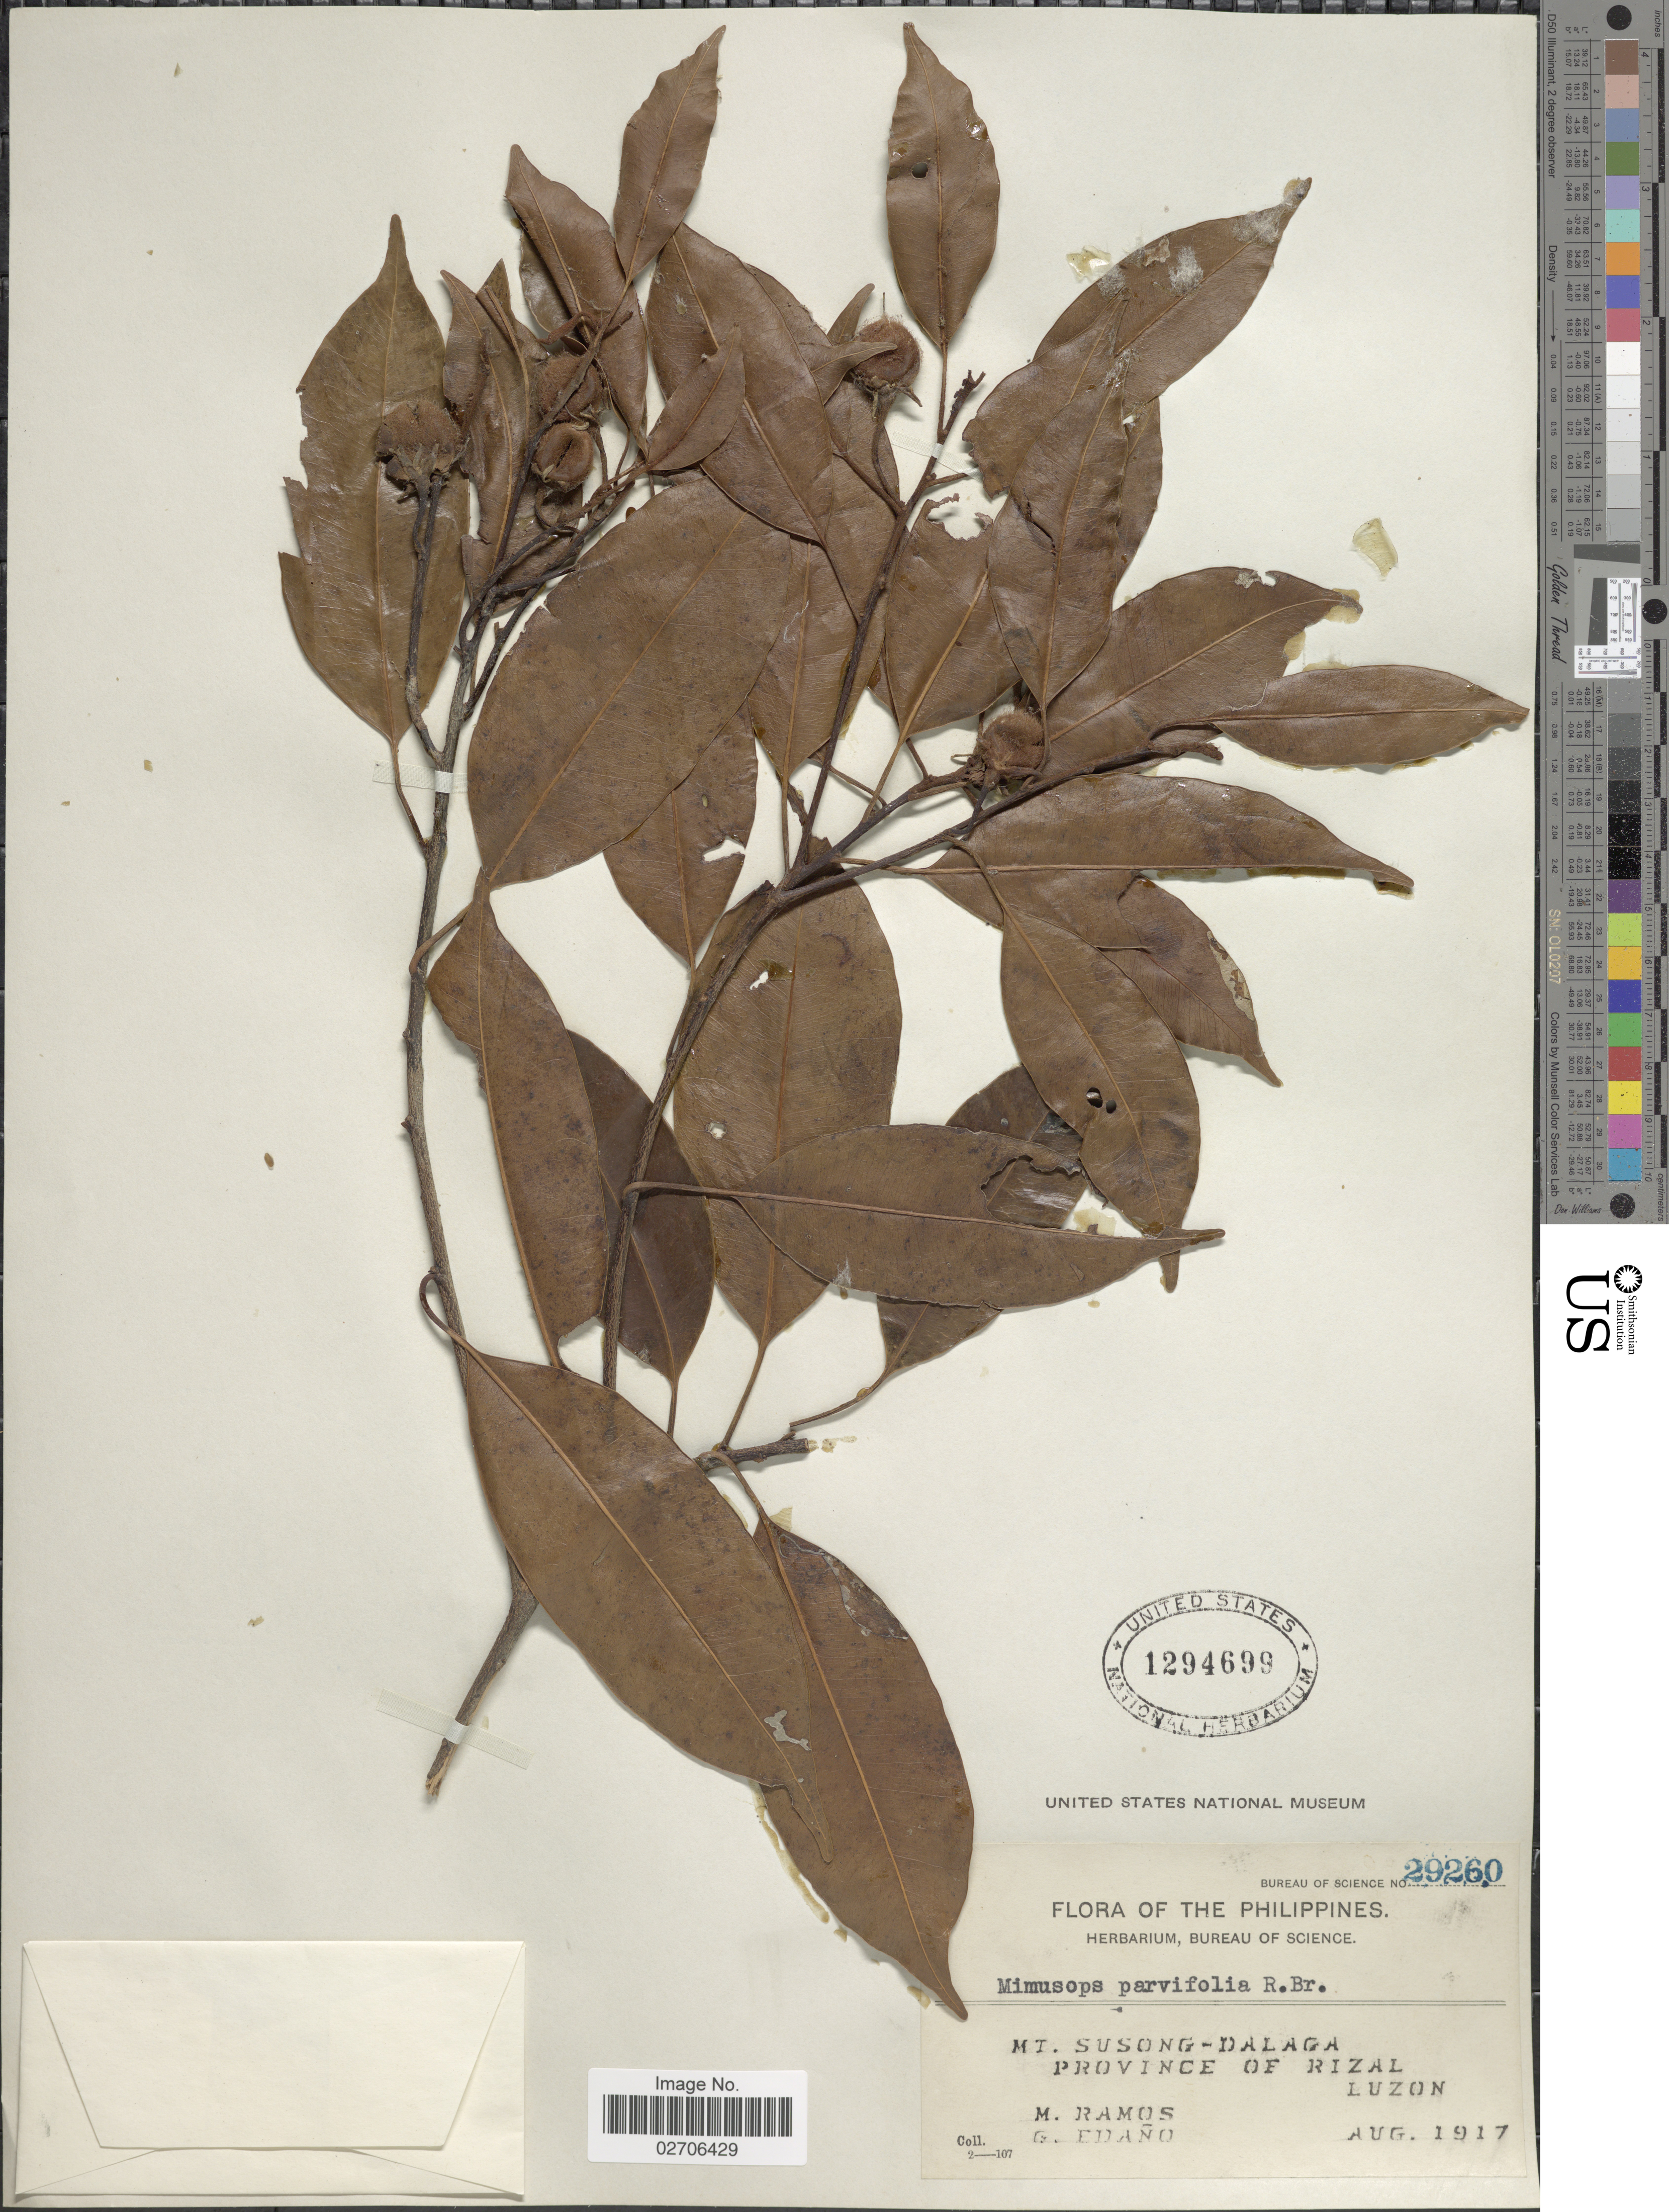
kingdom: Plantae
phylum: Tracheophyta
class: Magnoliopsida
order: Ericales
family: Sapotaceae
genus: Mimusops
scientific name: Mimusops parvifolia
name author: R. Br.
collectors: M. Ramos & G. Edaño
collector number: Bureau of Science 29260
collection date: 1917-08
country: Philippines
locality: Mt. Susong-Dalaga, Province of Rizal, Luzon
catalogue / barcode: US 1294699